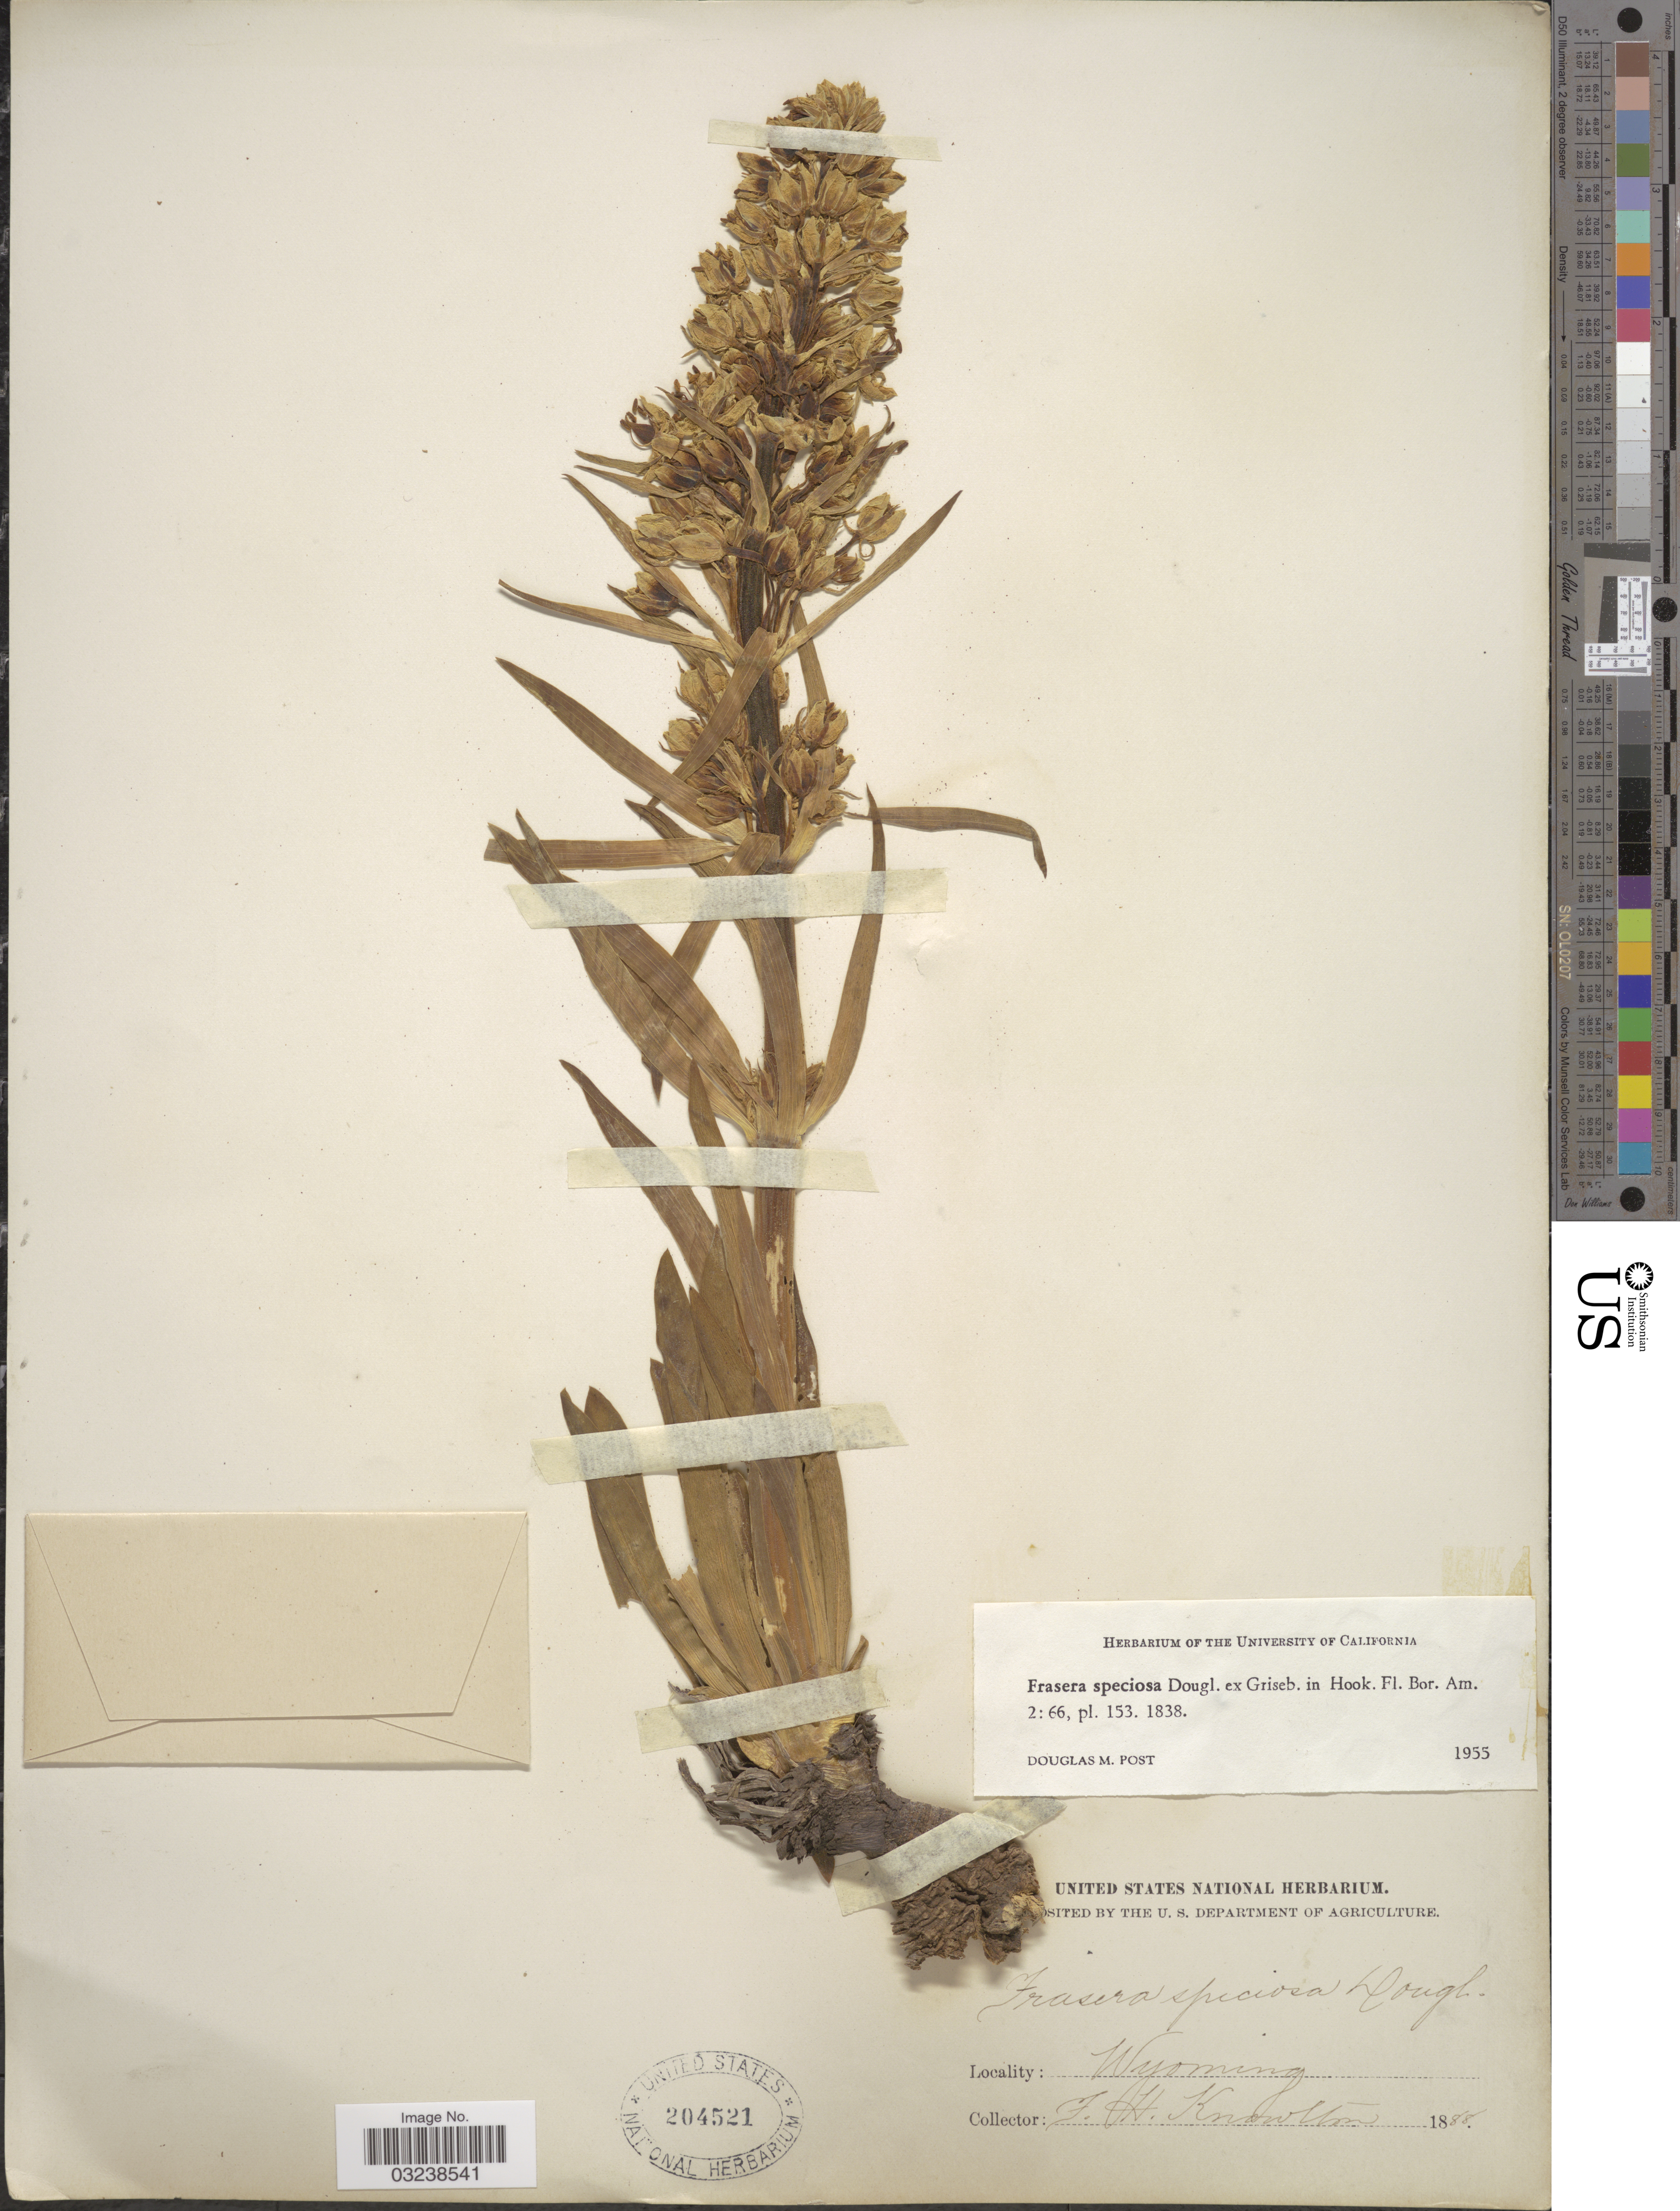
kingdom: Plantae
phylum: Tracheophyta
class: Magnoliopsida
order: Gentianales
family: Gentianaceae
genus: Swertia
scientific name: Swertia radiata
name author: (Kellogg) Kuntze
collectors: F. H. Knowlton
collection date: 1888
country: United States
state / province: Wyoming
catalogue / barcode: US 204521